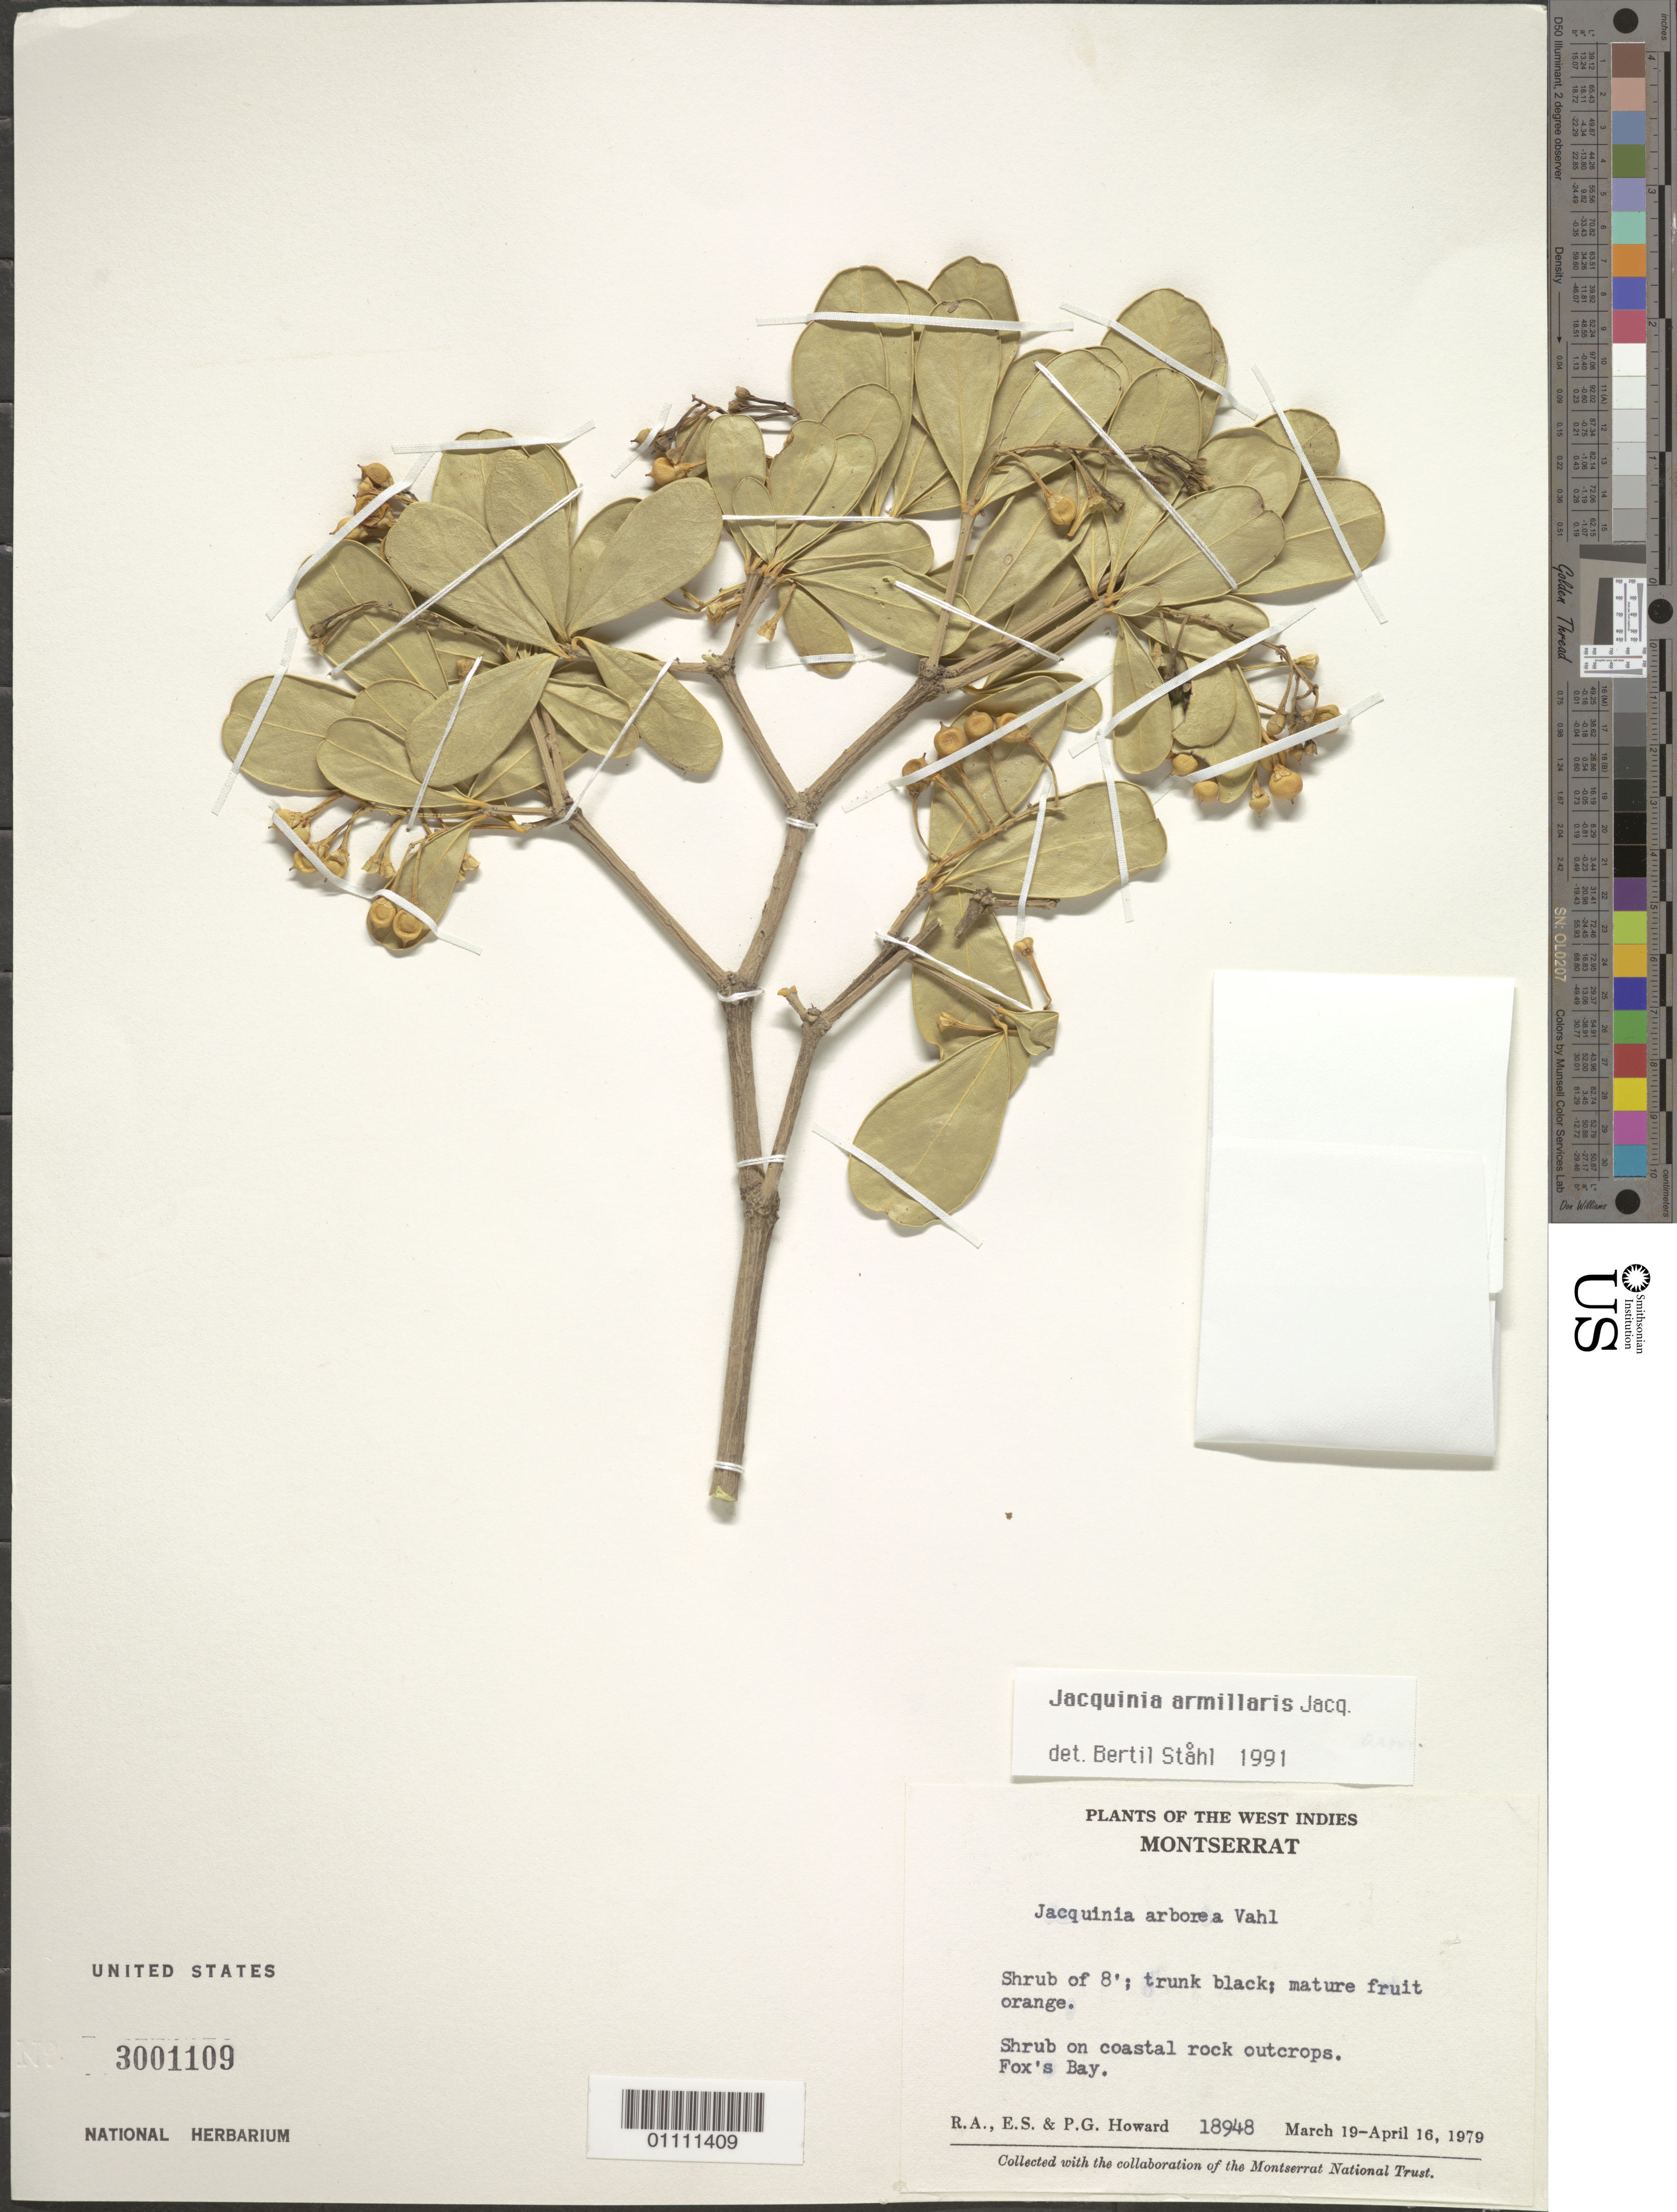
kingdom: Plantae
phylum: Tracheophyta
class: Magnoliopsida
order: Ericales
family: Primulaceae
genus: Jacquinia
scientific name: Jacquinia armillaris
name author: Jacq.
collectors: R. A. Howard, E. S. Howard & P. Howard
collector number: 18948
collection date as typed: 19 Mar 1979 to 16 Apr 1979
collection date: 1979-03-19/1979-04-16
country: Montserrat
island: Montserrat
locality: Shrub on coastal rock outcrops. FOx's Bay.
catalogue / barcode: US 3001109